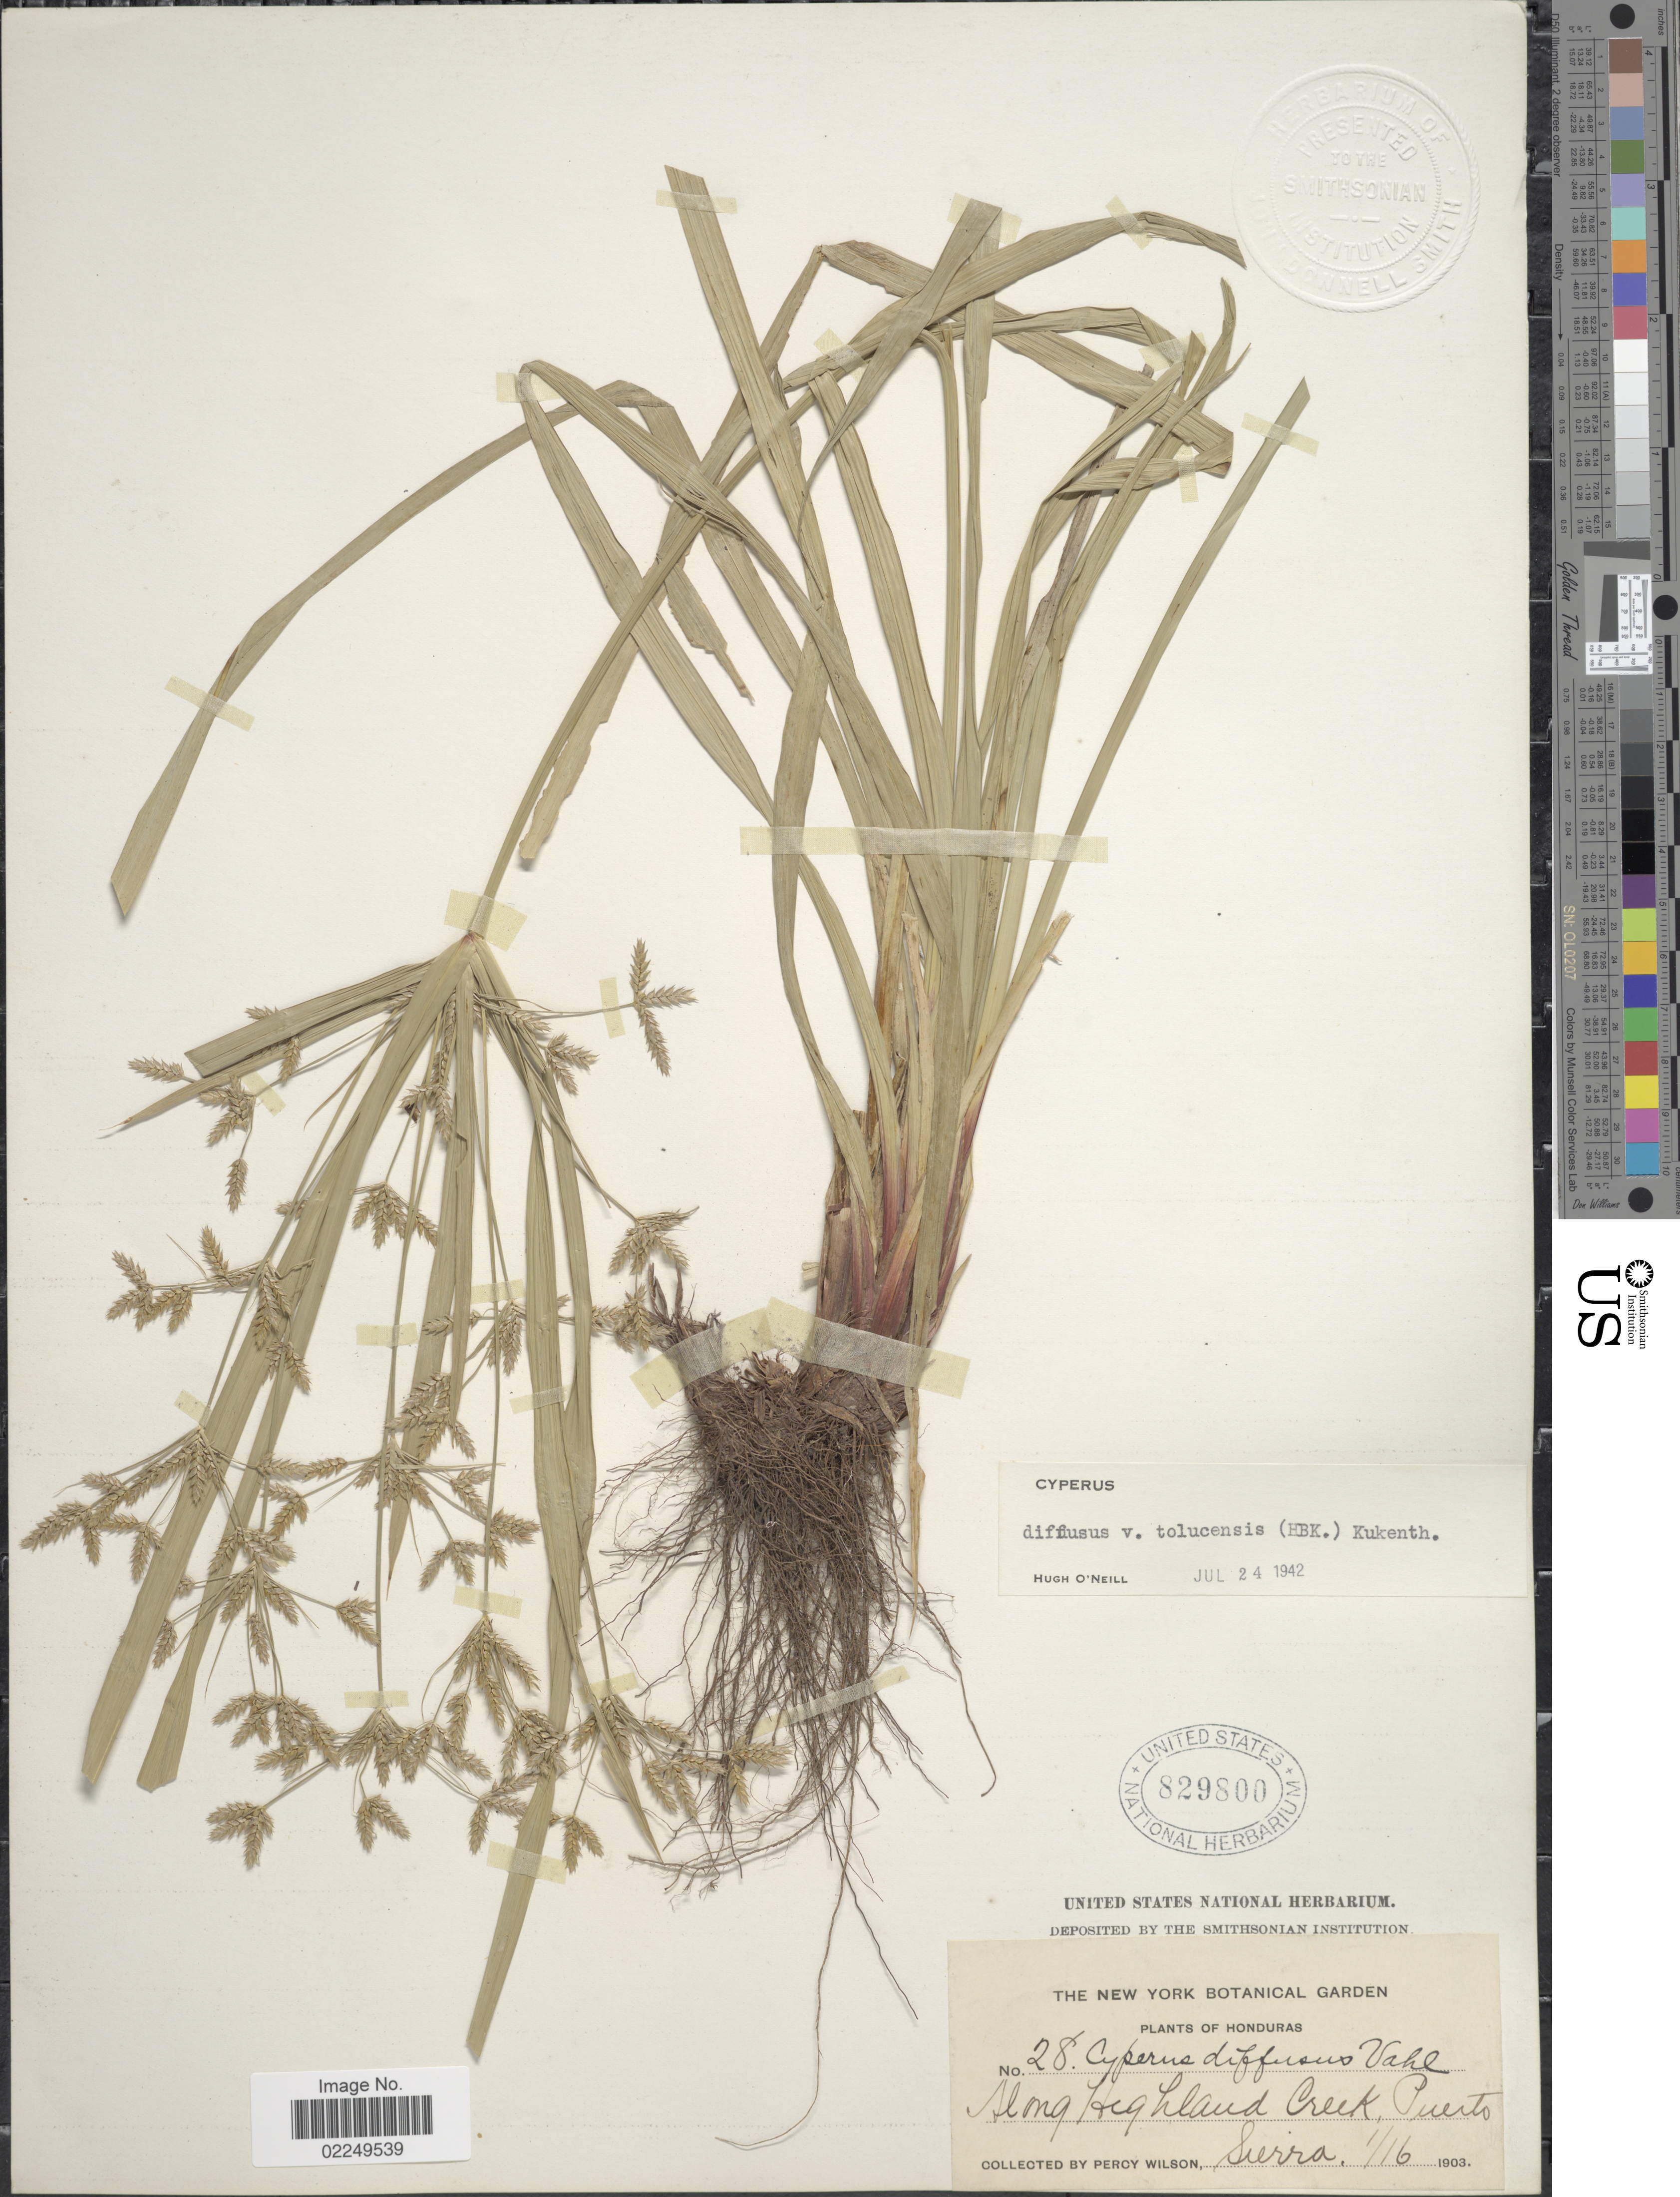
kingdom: Plantae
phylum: Tracheophyta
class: Liliopsida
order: Poales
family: Cyperaceae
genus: Cyperus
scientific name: Cyperus laxus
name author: Lam.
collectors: P. Wilson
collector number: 28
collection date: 1903-01-16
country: Honduras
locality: Along Highland Creek, Puerto Sierra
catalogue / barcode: US 829800